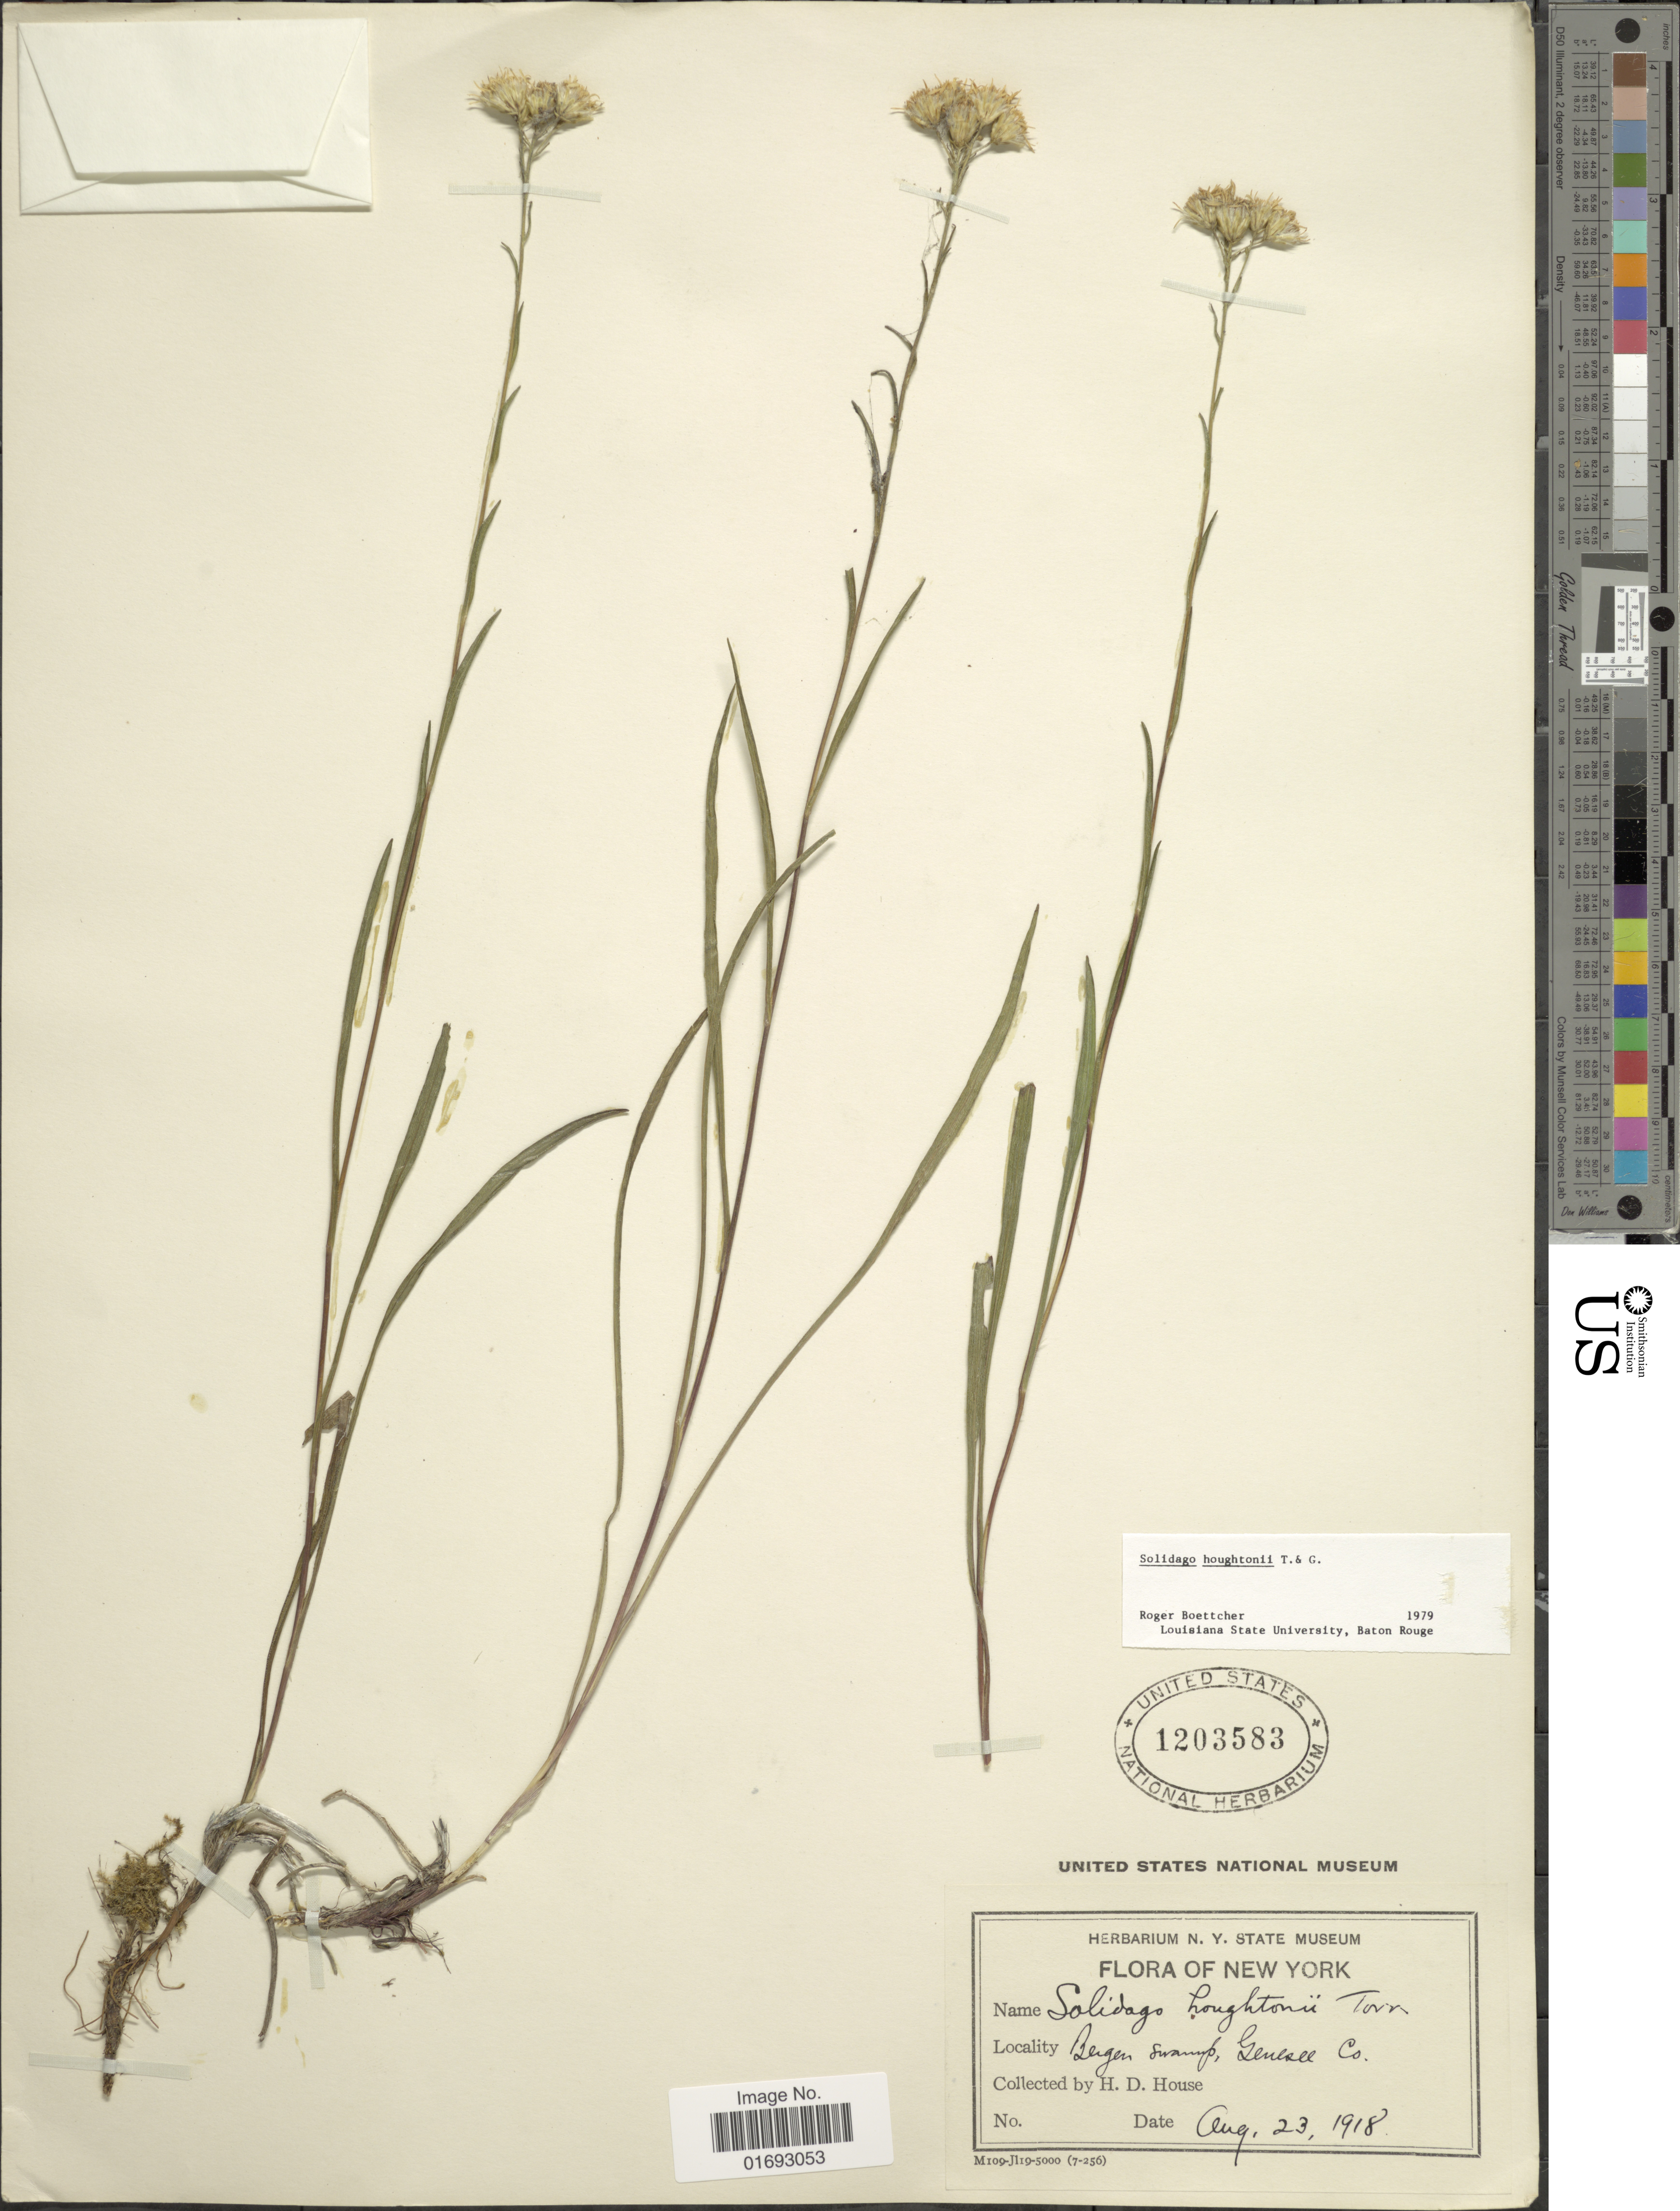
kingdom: Plantae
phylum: Tracheophyta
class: Magnoliopsida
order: Asterales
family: Asteraceae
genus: Oligoneuron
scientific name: Oligoneuron houghtonii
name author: (Torr. & A. Gray) G.L. Nesom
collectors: H. D. House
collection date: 1918-08-23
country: United States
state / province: New York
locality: Bergen swamp, Genesee Co.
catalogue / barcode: US 1203583